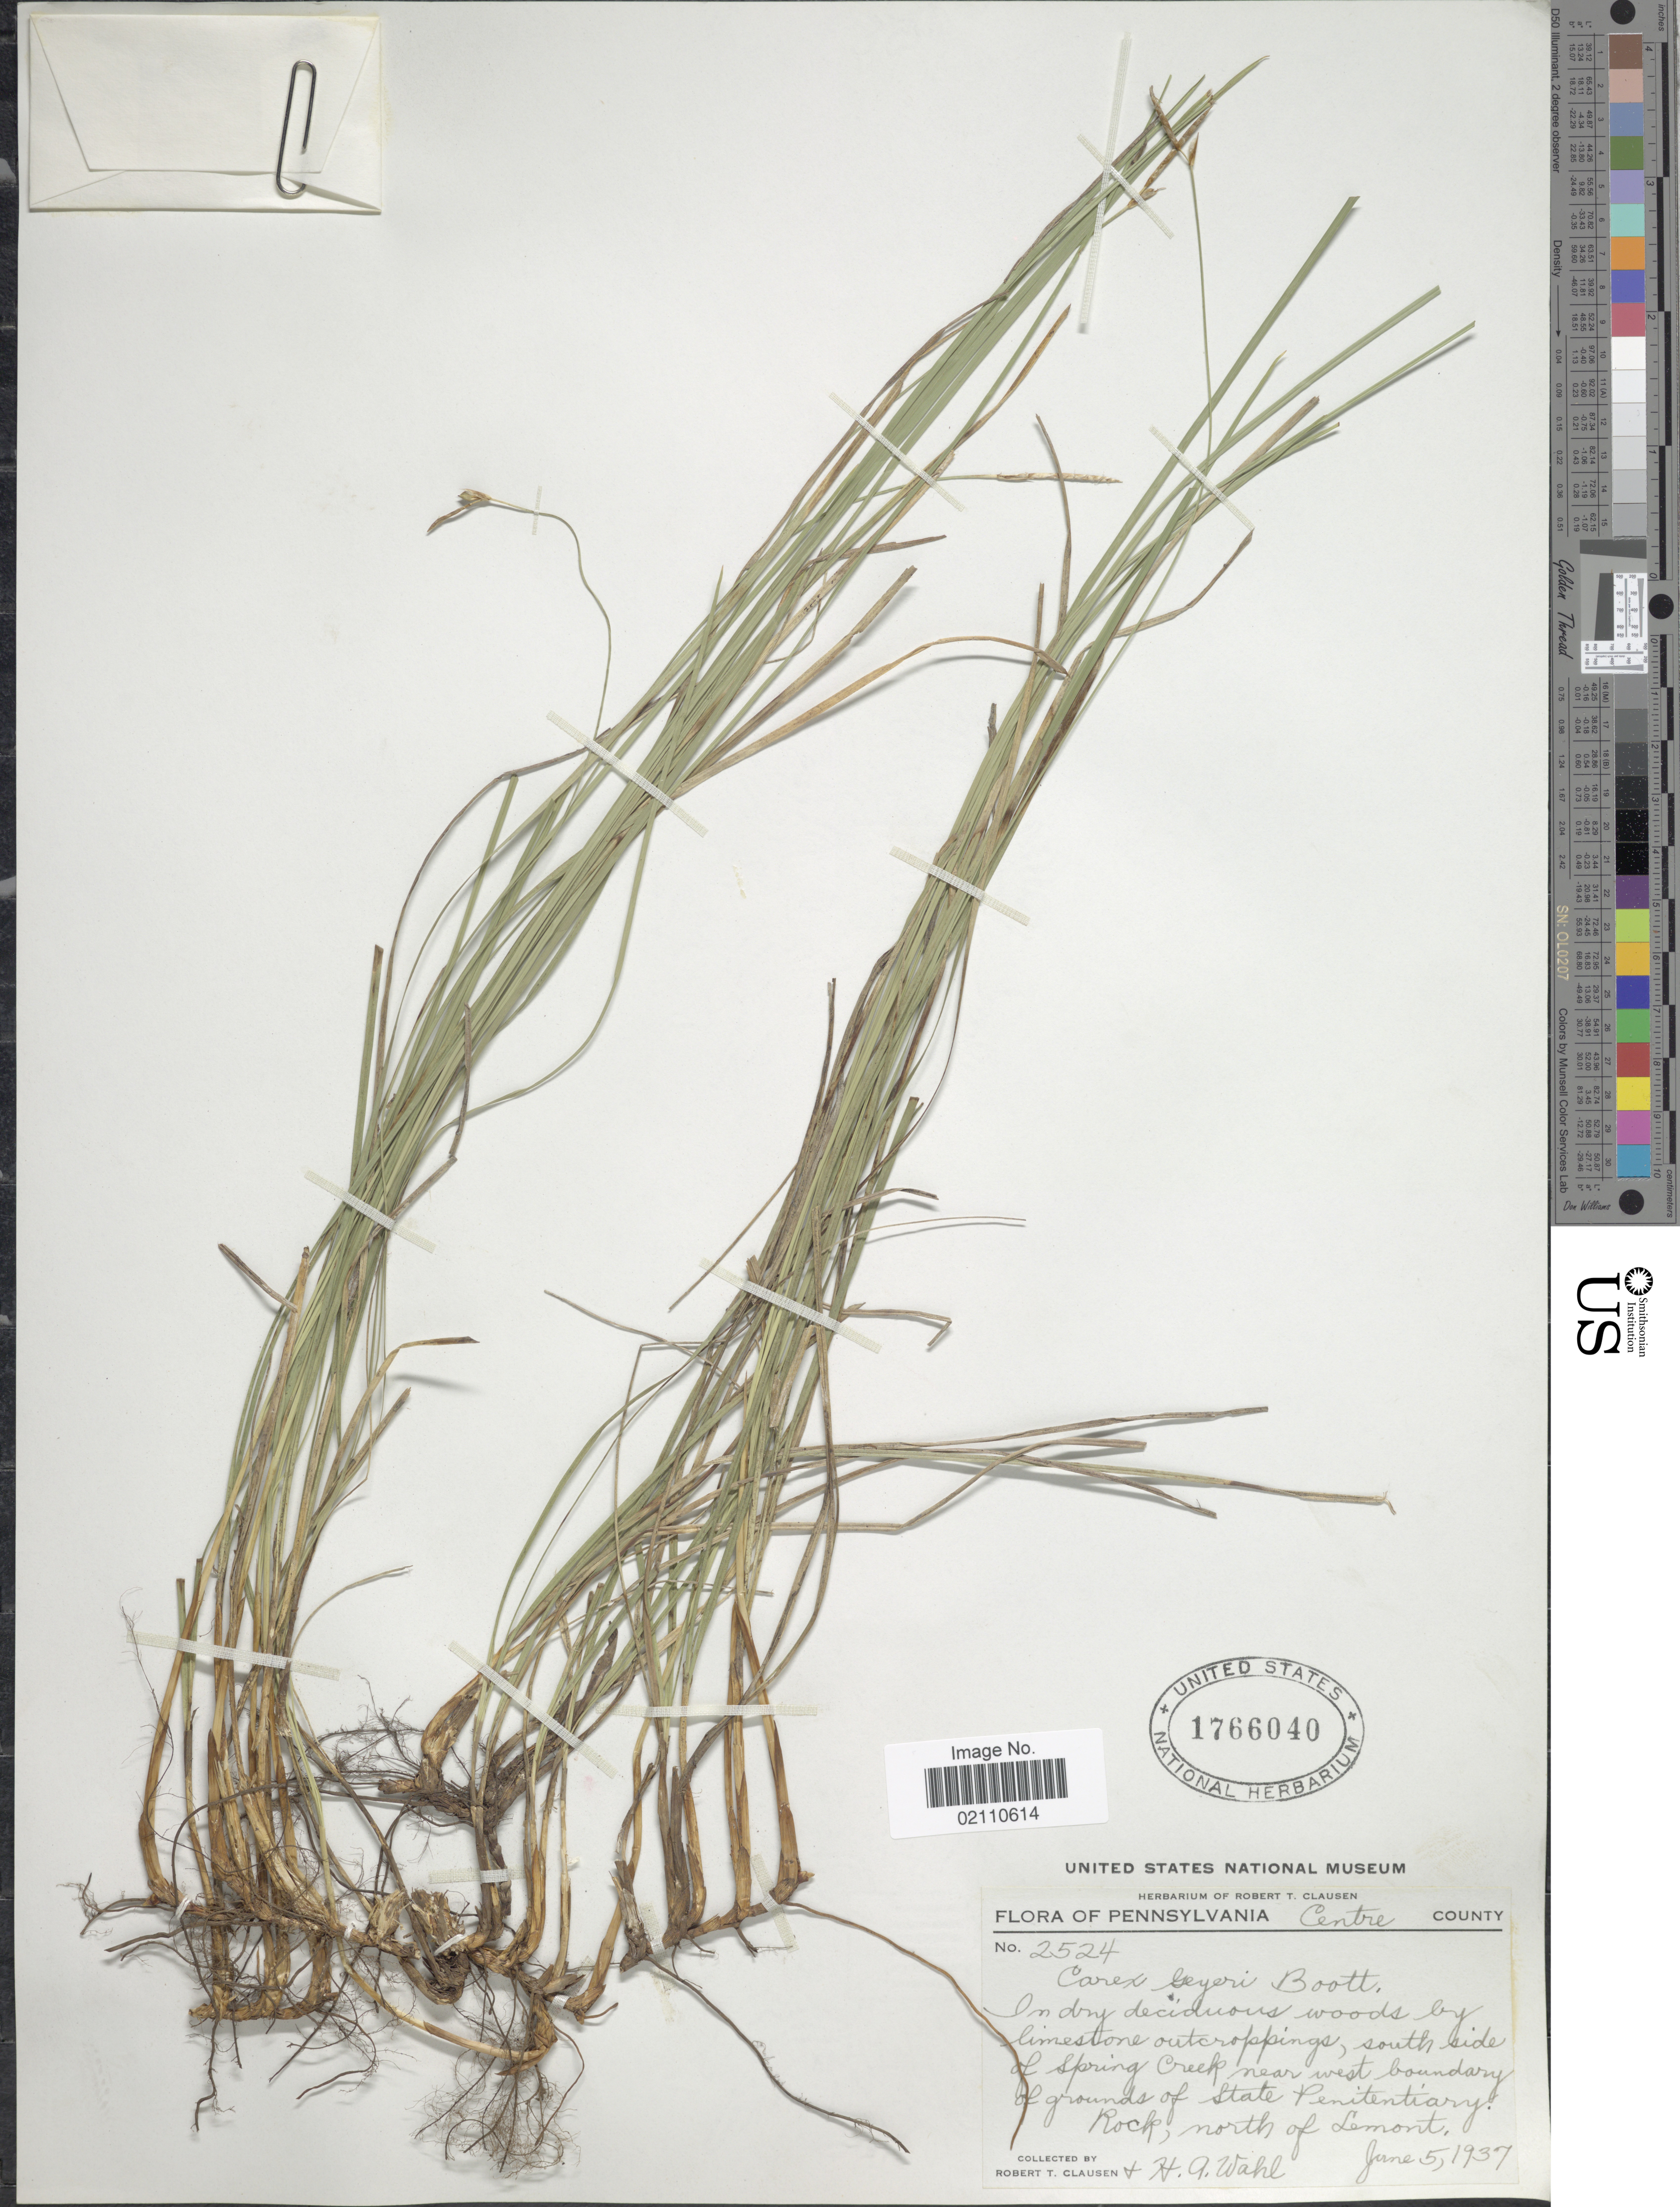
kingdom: Plantae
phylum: Tracheophyta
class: Liliopsida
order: Poales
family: Cyperaceae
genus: Carex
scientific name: Carex geyeri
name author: Boott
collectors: R. T. Clausen & H. A. Wahl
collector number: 2524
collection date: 1937-06-05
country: United States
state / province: Pennsylvania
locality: South side of Spring Creek near west boundary of grounds of State Penintentiary Rock, north of Lemont, Centre County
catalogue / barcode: US 1766040